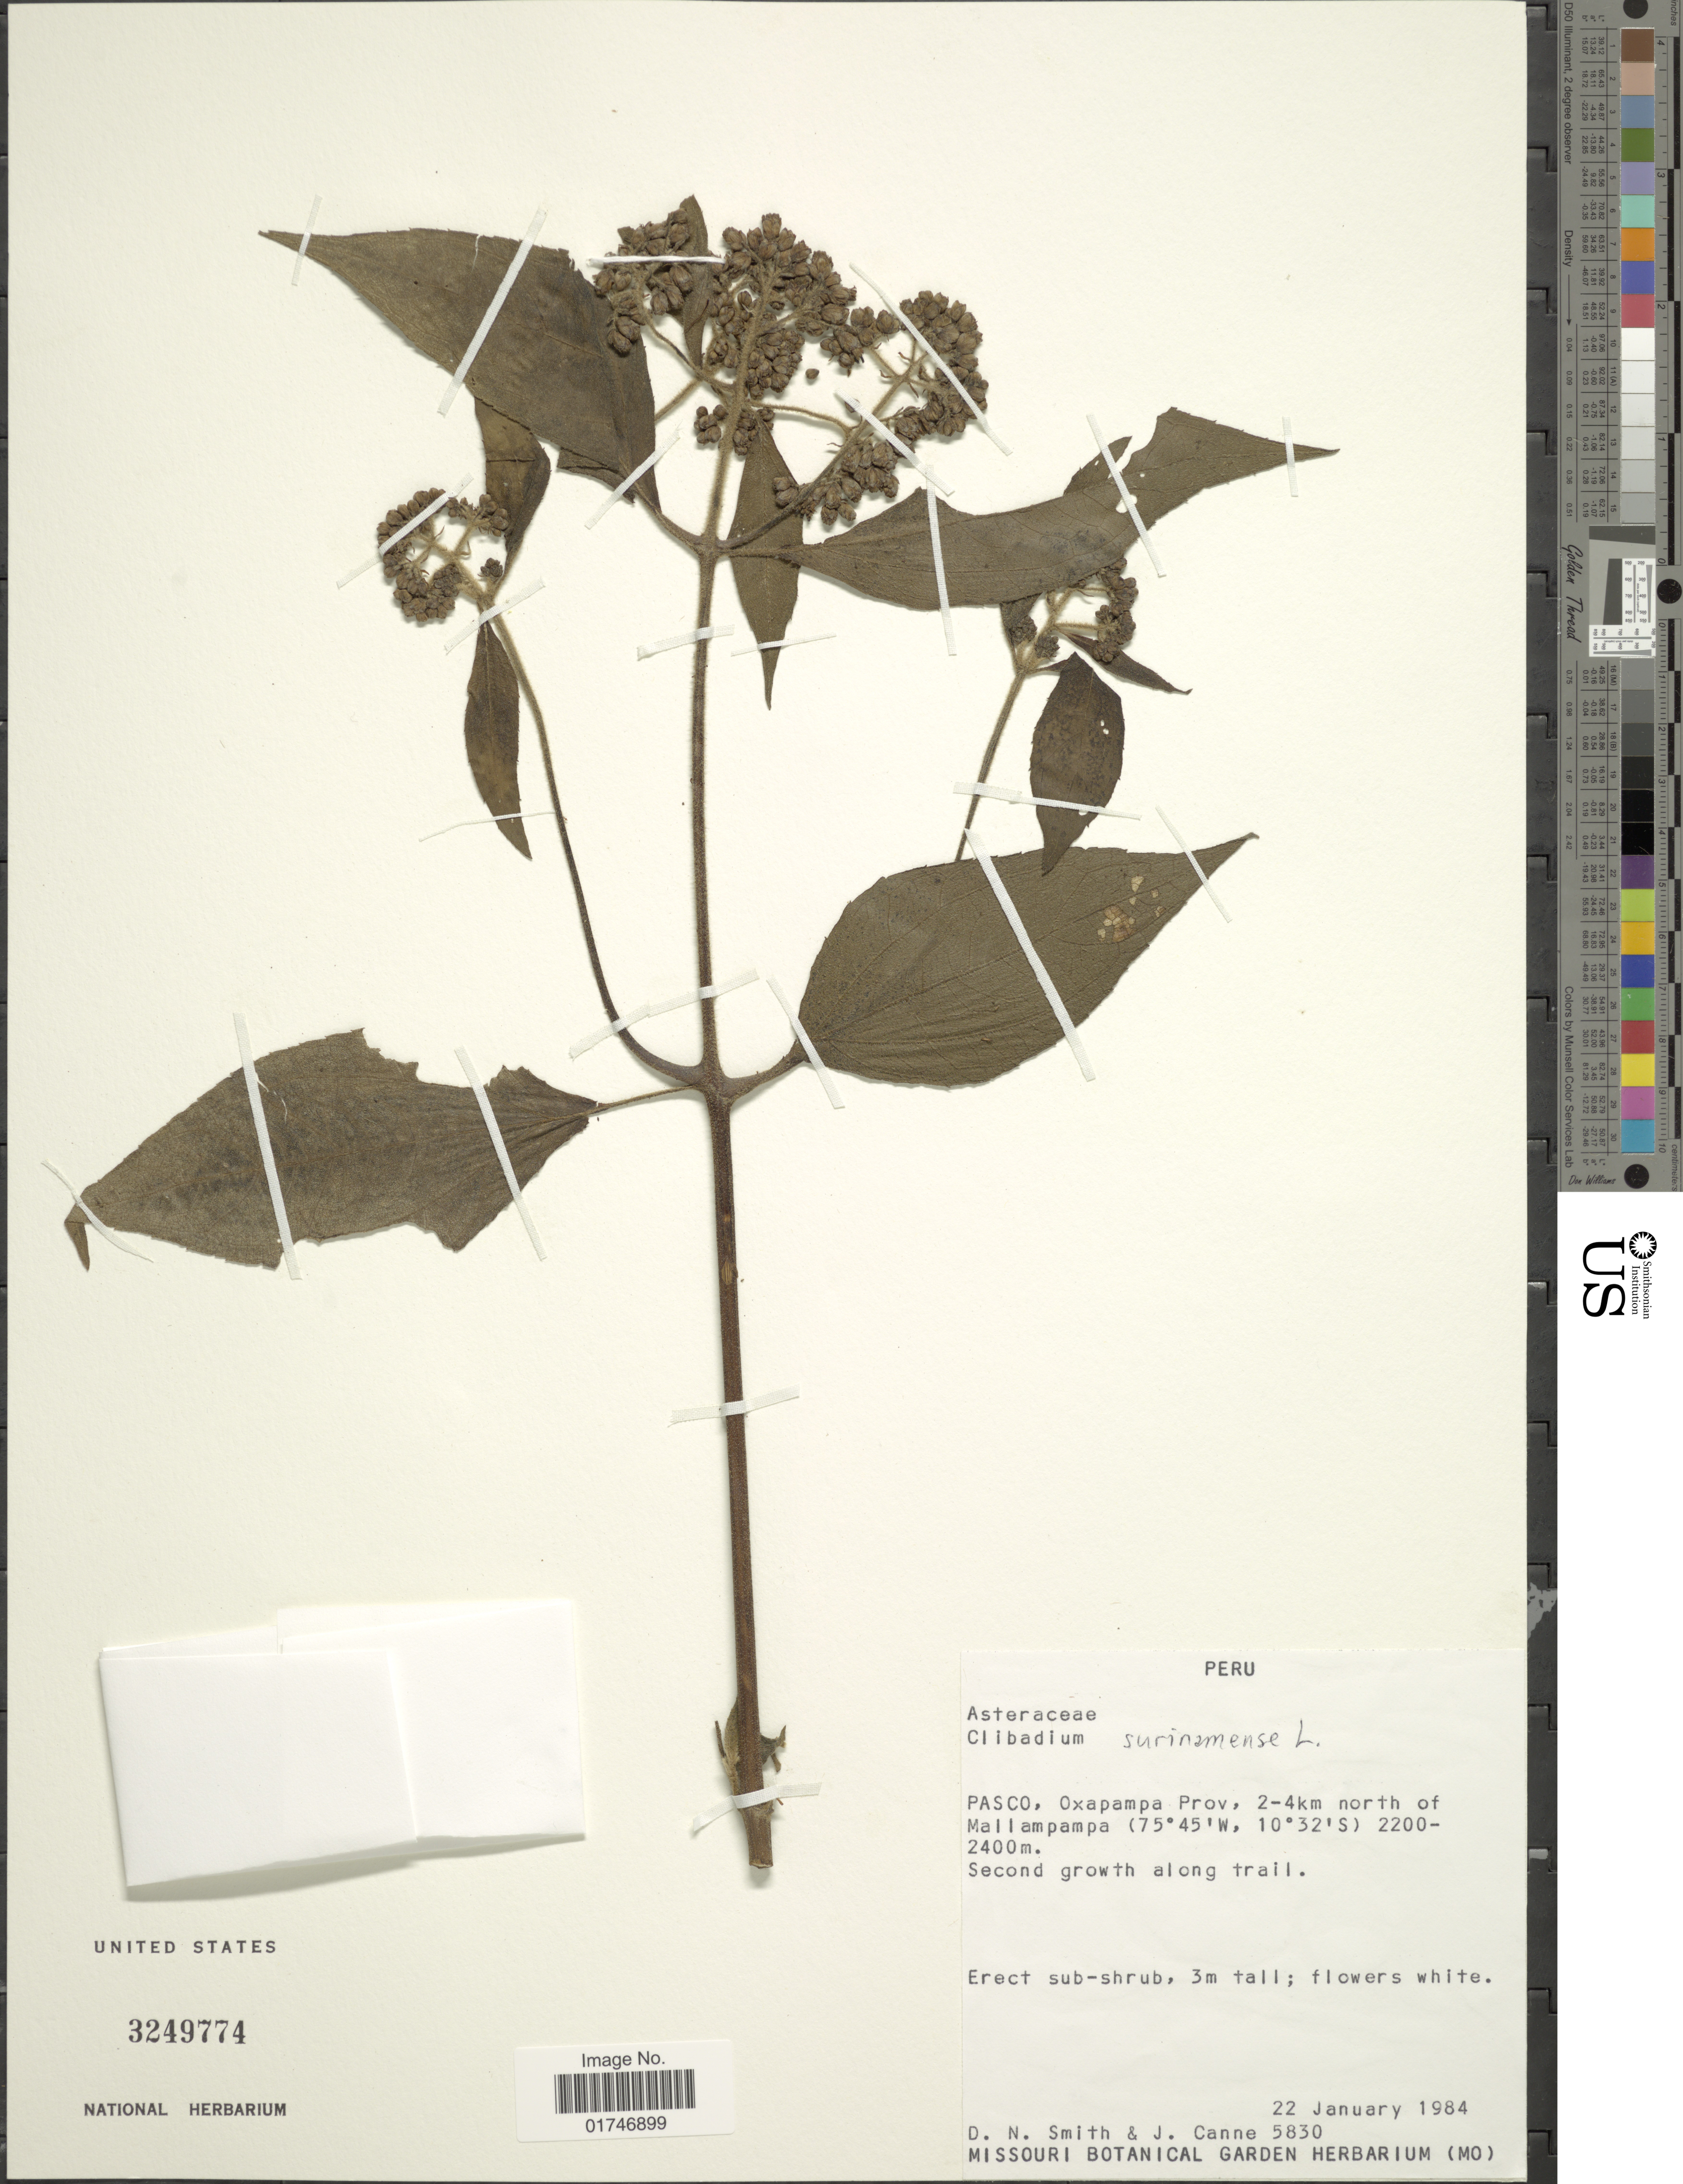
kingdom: Plantae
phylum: Tracheophyta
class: Magnoliopsida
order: Asterales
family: Asteraceae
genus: Clibadium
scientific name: Clibadium surinamense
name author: L.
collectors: D. Smith & J. M. Canne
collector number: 5830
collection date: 1984-01-22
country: Peru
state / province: Pasco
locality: Pasco, Oxapampa Prov, 2-4 km north of Mallampampa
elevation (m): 2200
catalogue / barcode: US 3249774